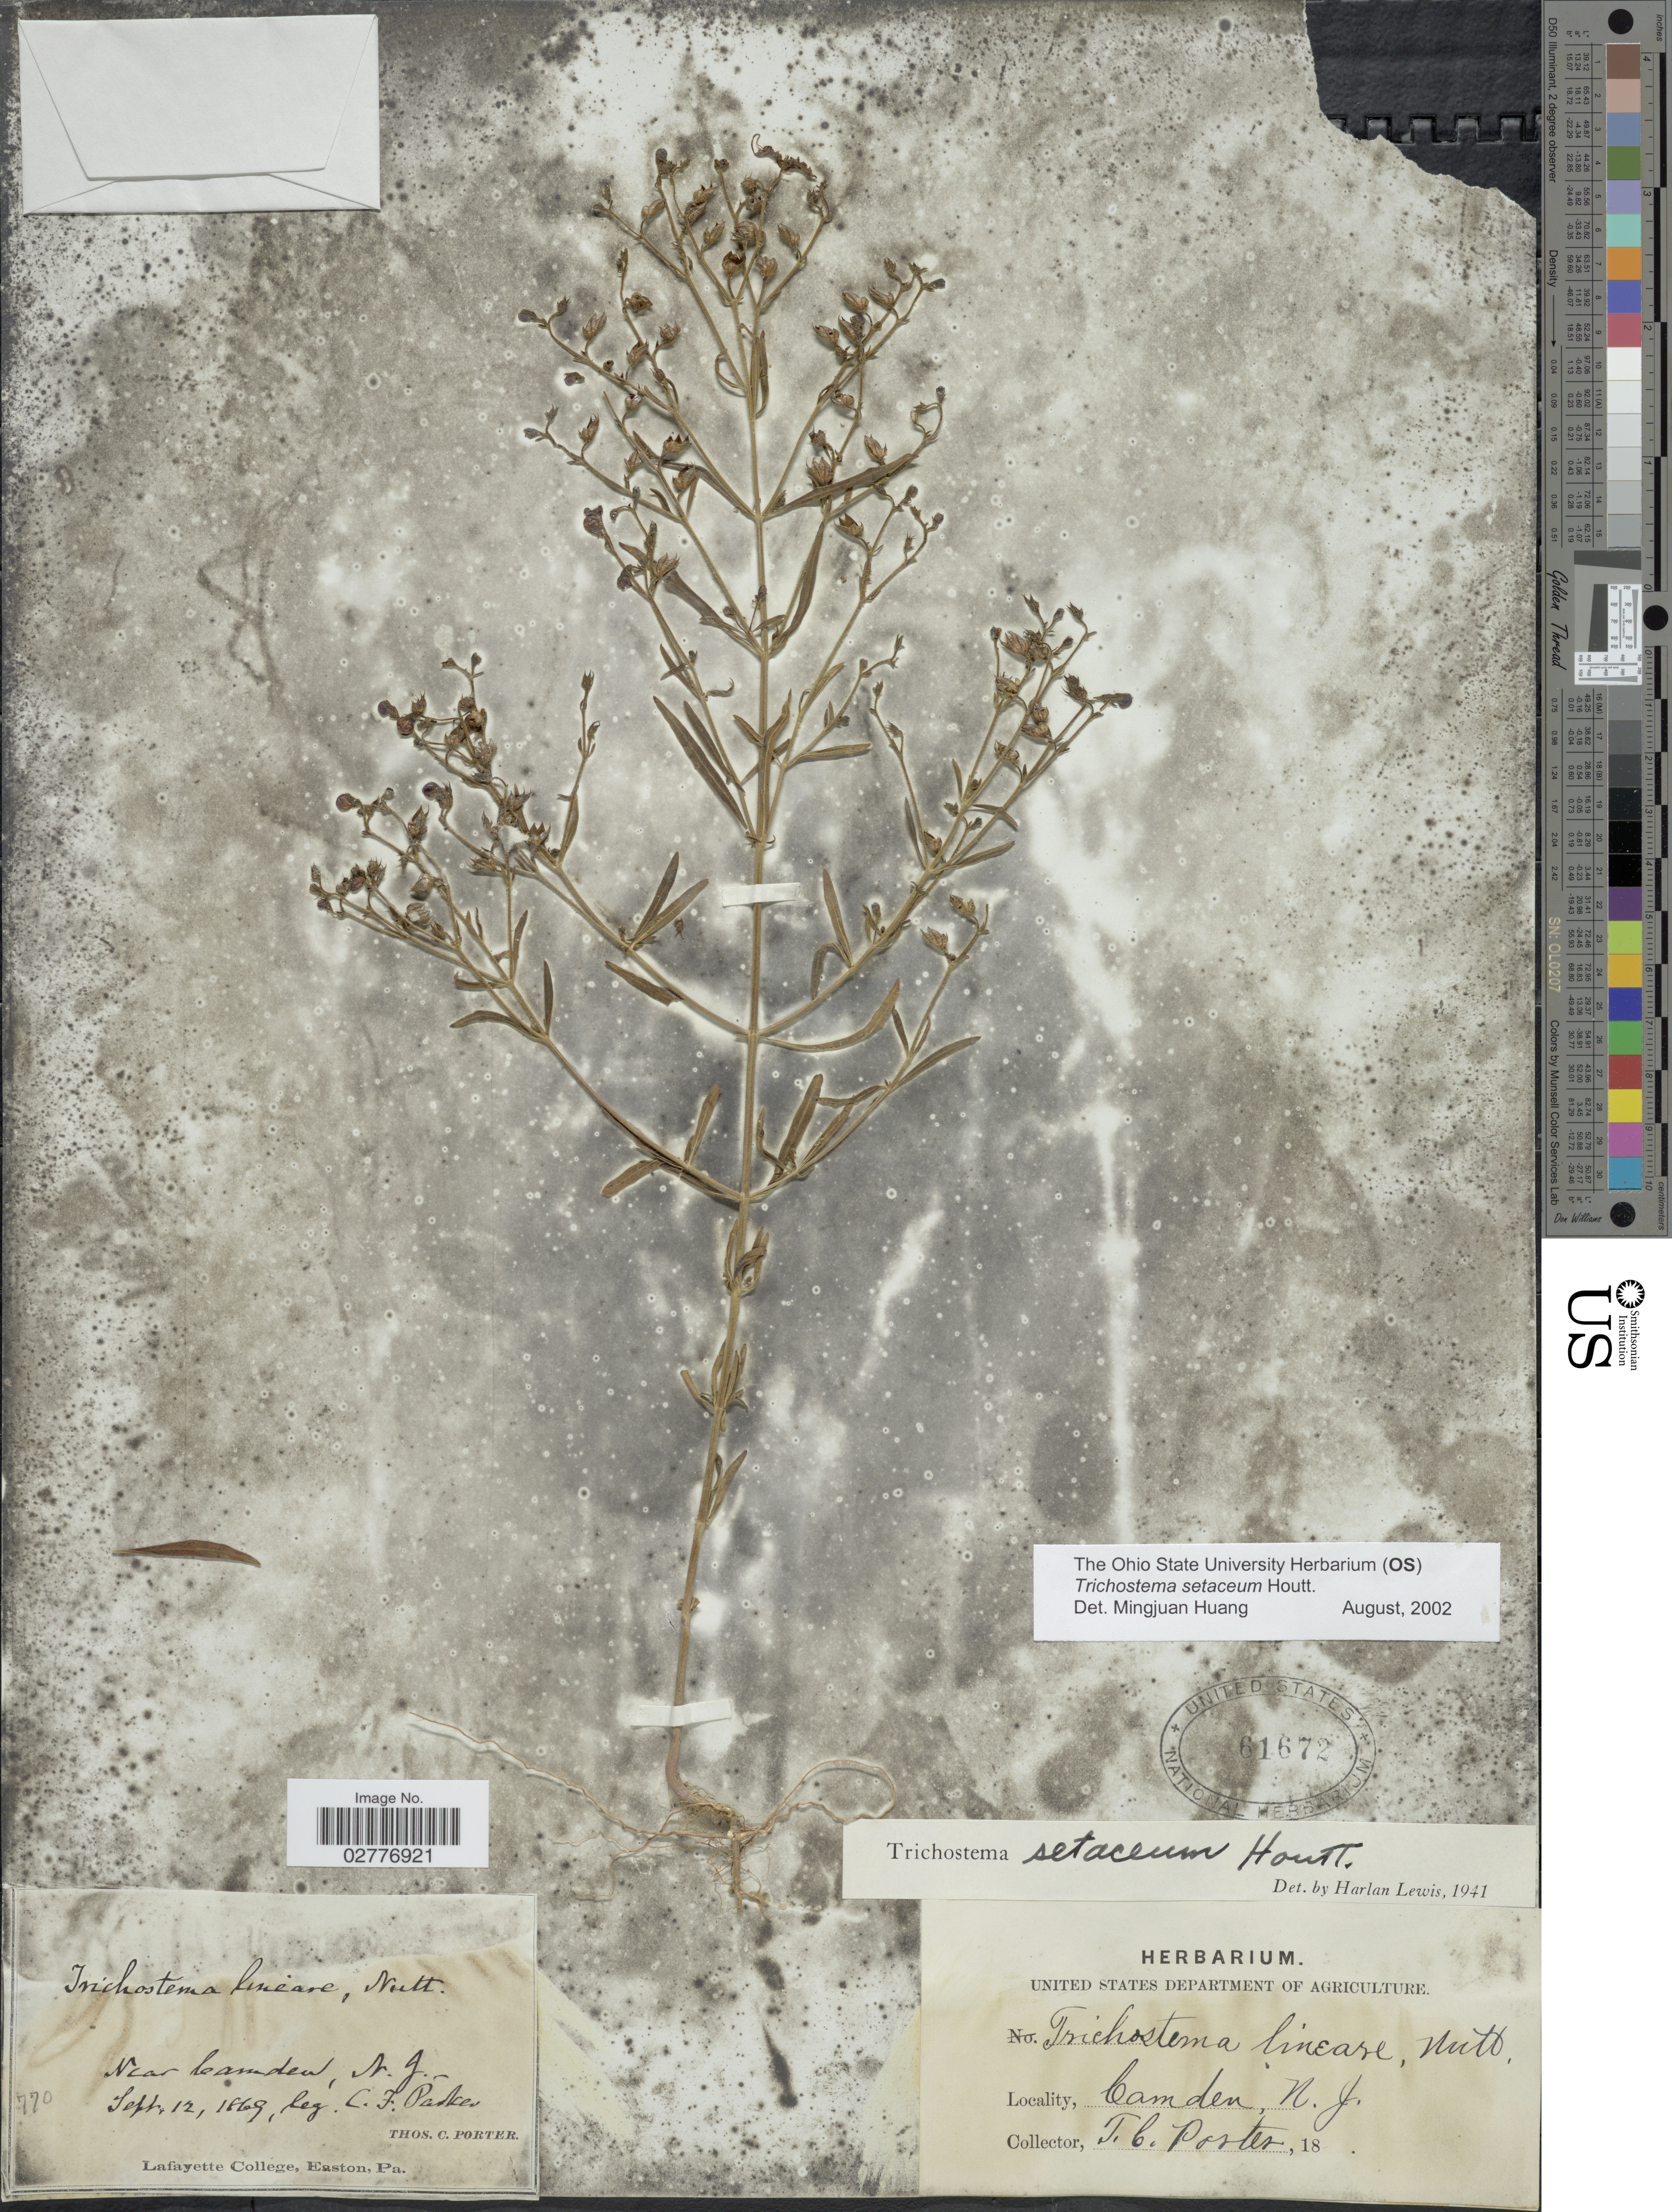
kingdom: Plantae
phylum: Tracheophyta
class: Magnoliopsida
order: Lamiales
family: Lamiaceae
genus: Trichostema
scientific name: Trichostema setaceum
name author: Houtt.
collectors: T. Porter & C. F. Parker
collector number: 770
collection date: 1869-09-12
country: United States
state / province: New Jersey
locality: Near Camden.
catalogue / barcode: US 61672